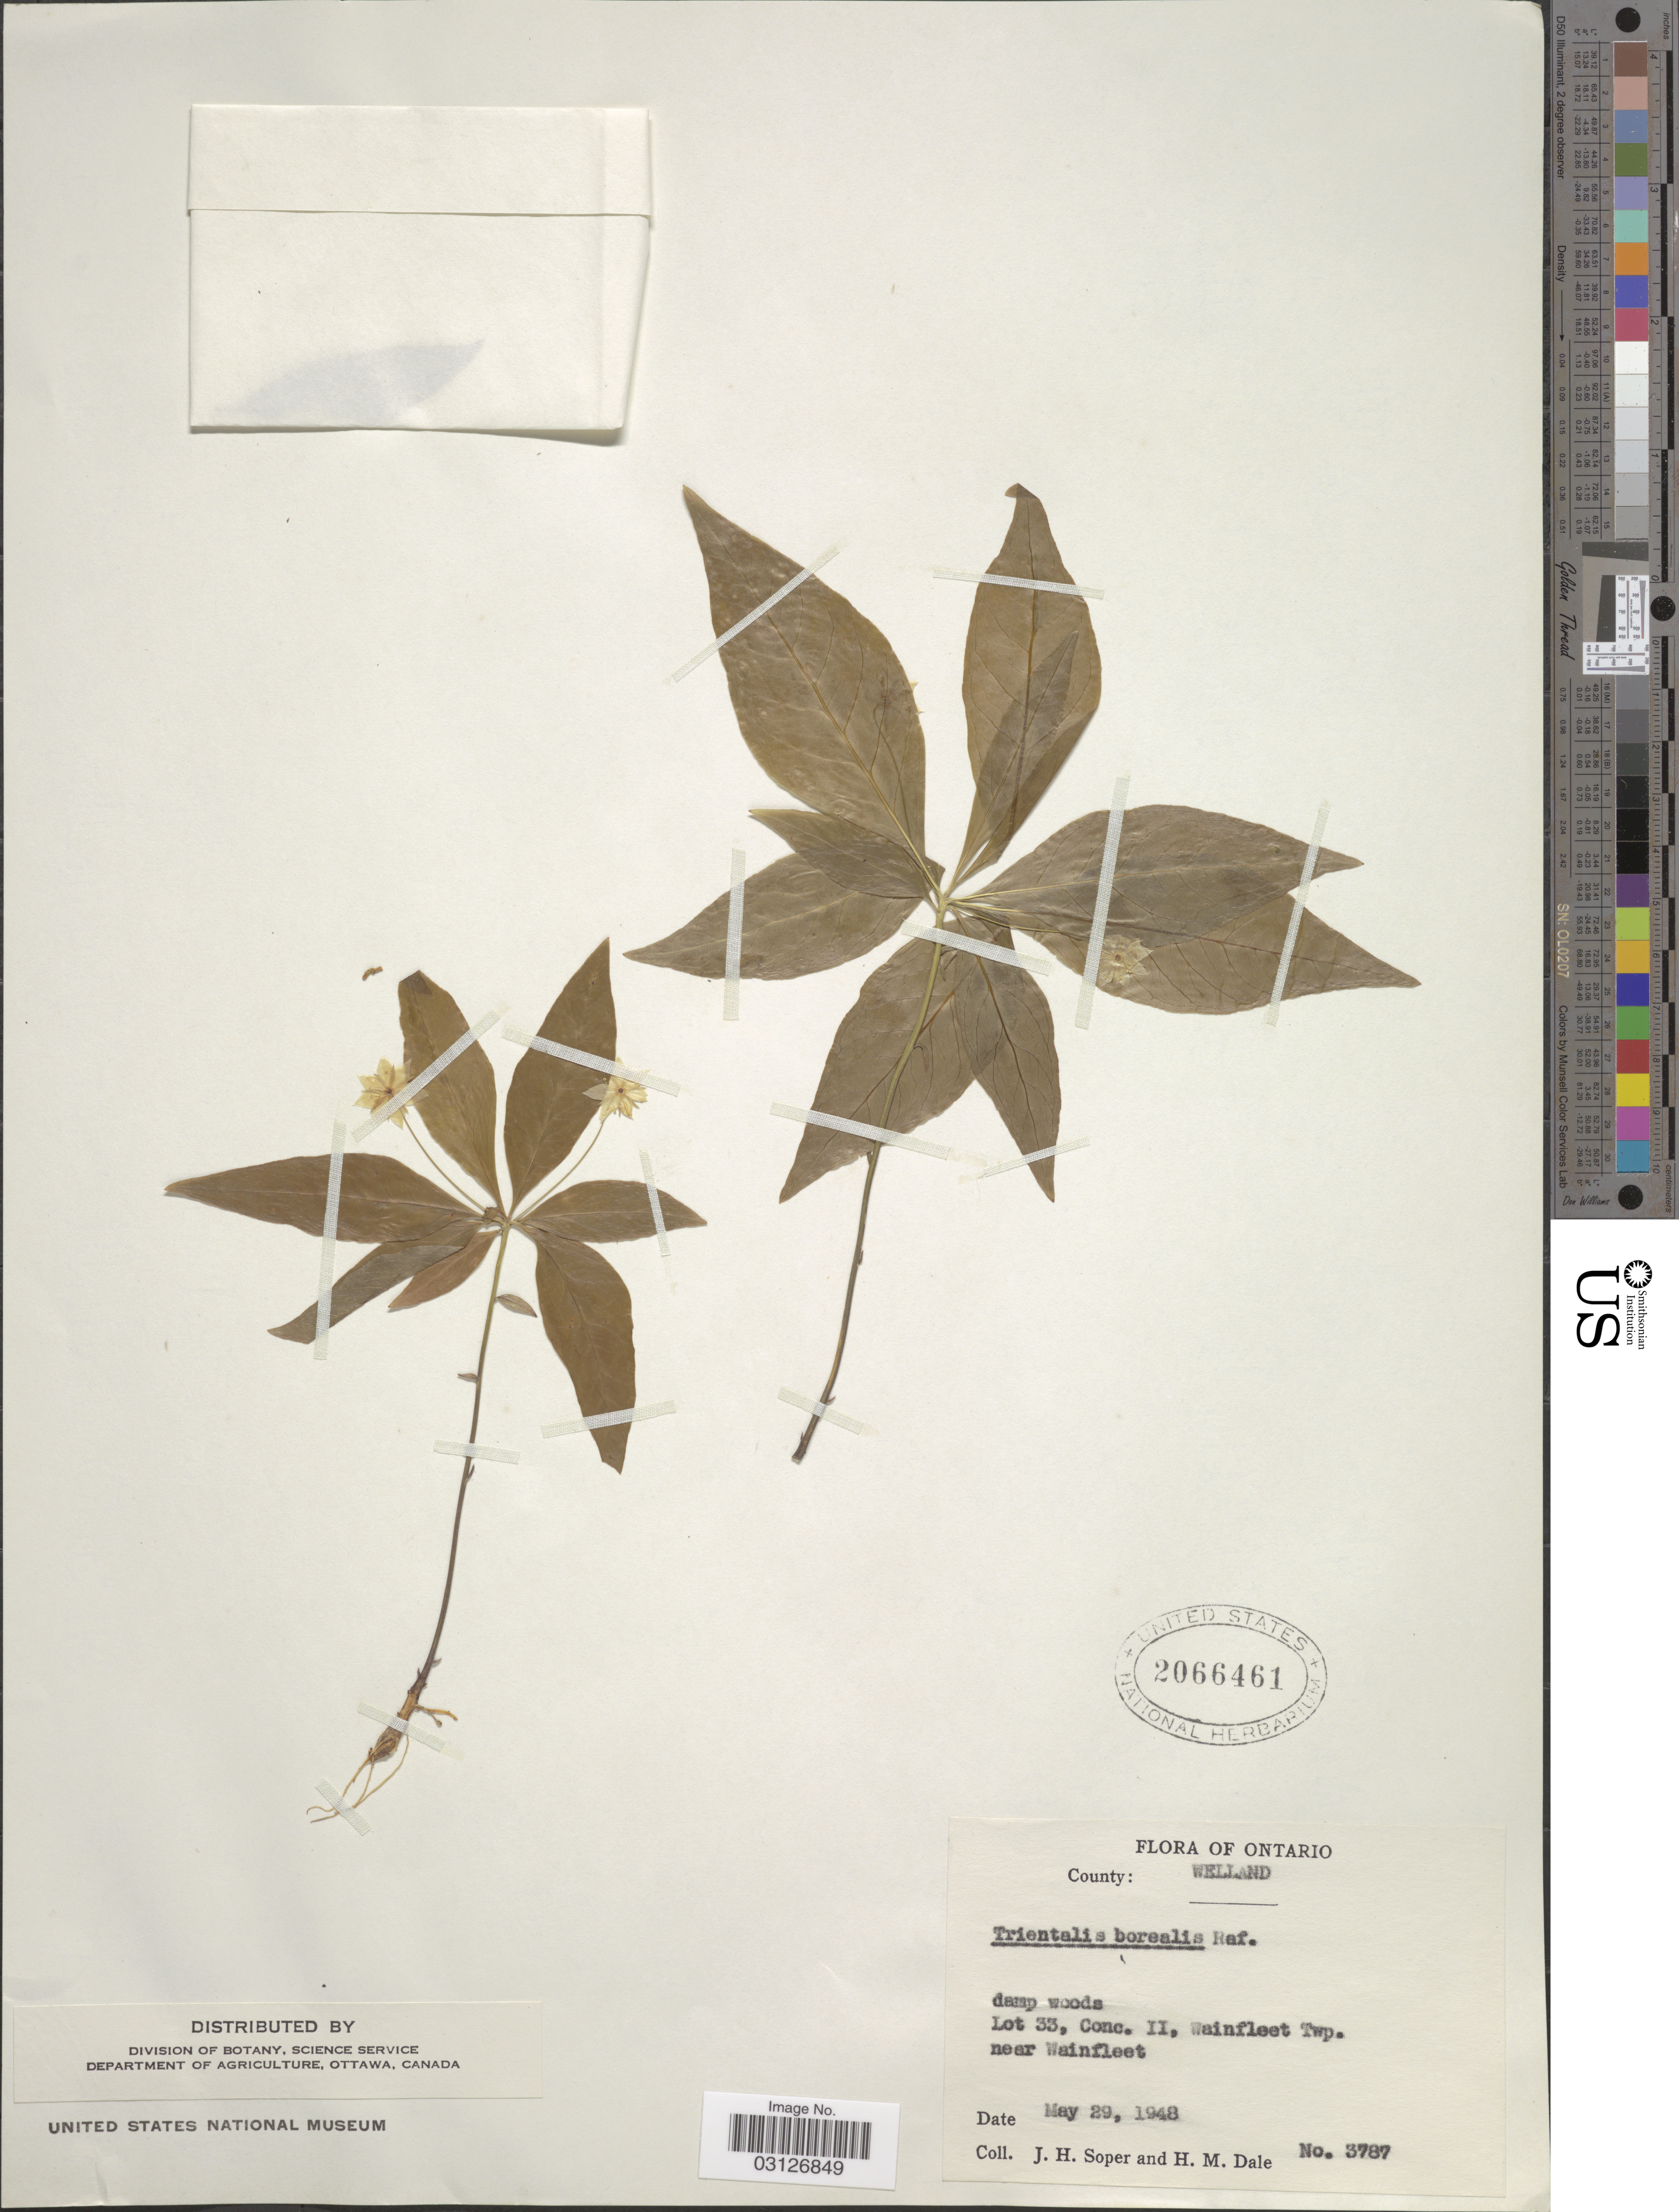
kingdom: Plantae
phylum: Tracheophyta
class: Magnoliopsida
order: Ericales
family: Primulaceae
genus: Trientalis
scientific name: Trientalis borealis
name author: Raf.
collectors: J. H. Soper & H. M. Dale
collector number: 3787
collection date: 1948-05-29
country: Canada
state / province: Ontario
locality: County: Welland. Lot 33, Conc. II, Wainfleet Twp. near Wainfleet.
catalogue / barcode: US 2066461